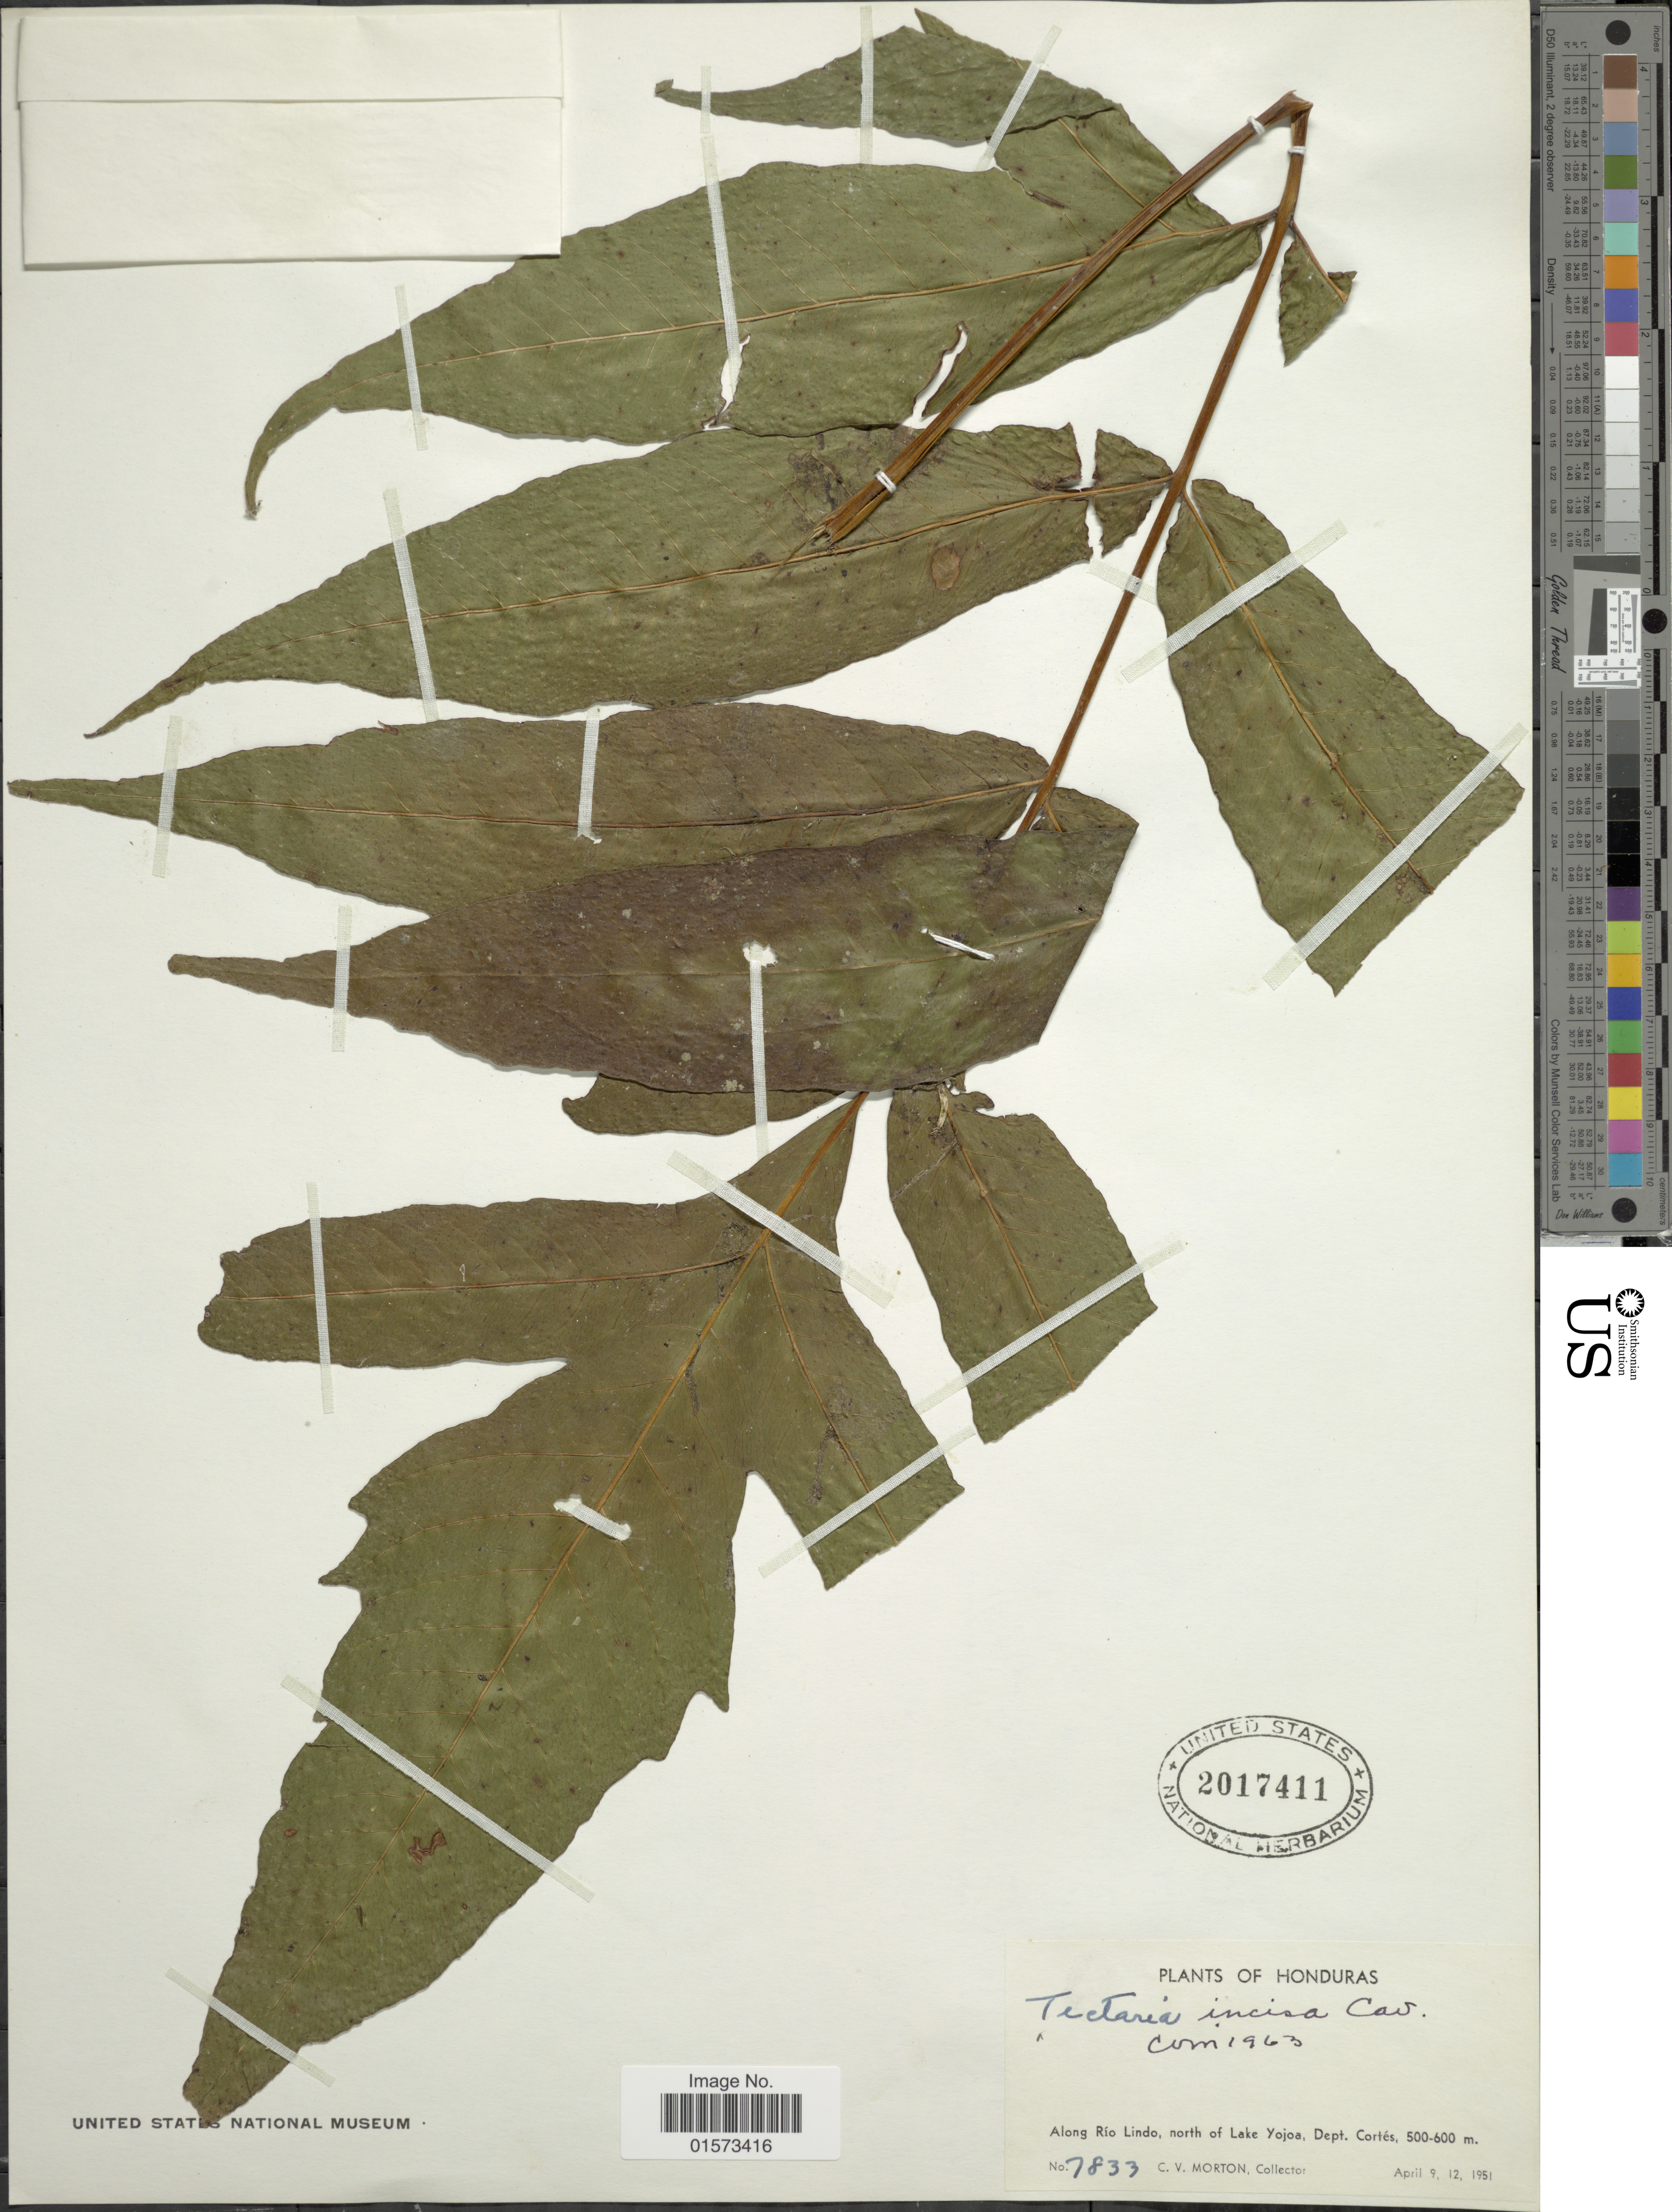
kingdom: Plantae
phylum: Tracheophyta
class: Polypodiopsida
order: Polypodiales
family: Tectariaceae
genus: Tectaria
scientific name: Tectaria incisa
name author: Cav.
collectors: C. V. Morton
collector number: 7833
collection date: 1951-04-09/1951-04-12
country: Honduras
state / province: Cortés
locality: Along Rio Lindo, north of Lake Yopa, dept.Cortes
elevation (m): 500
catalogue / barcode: US 2017411